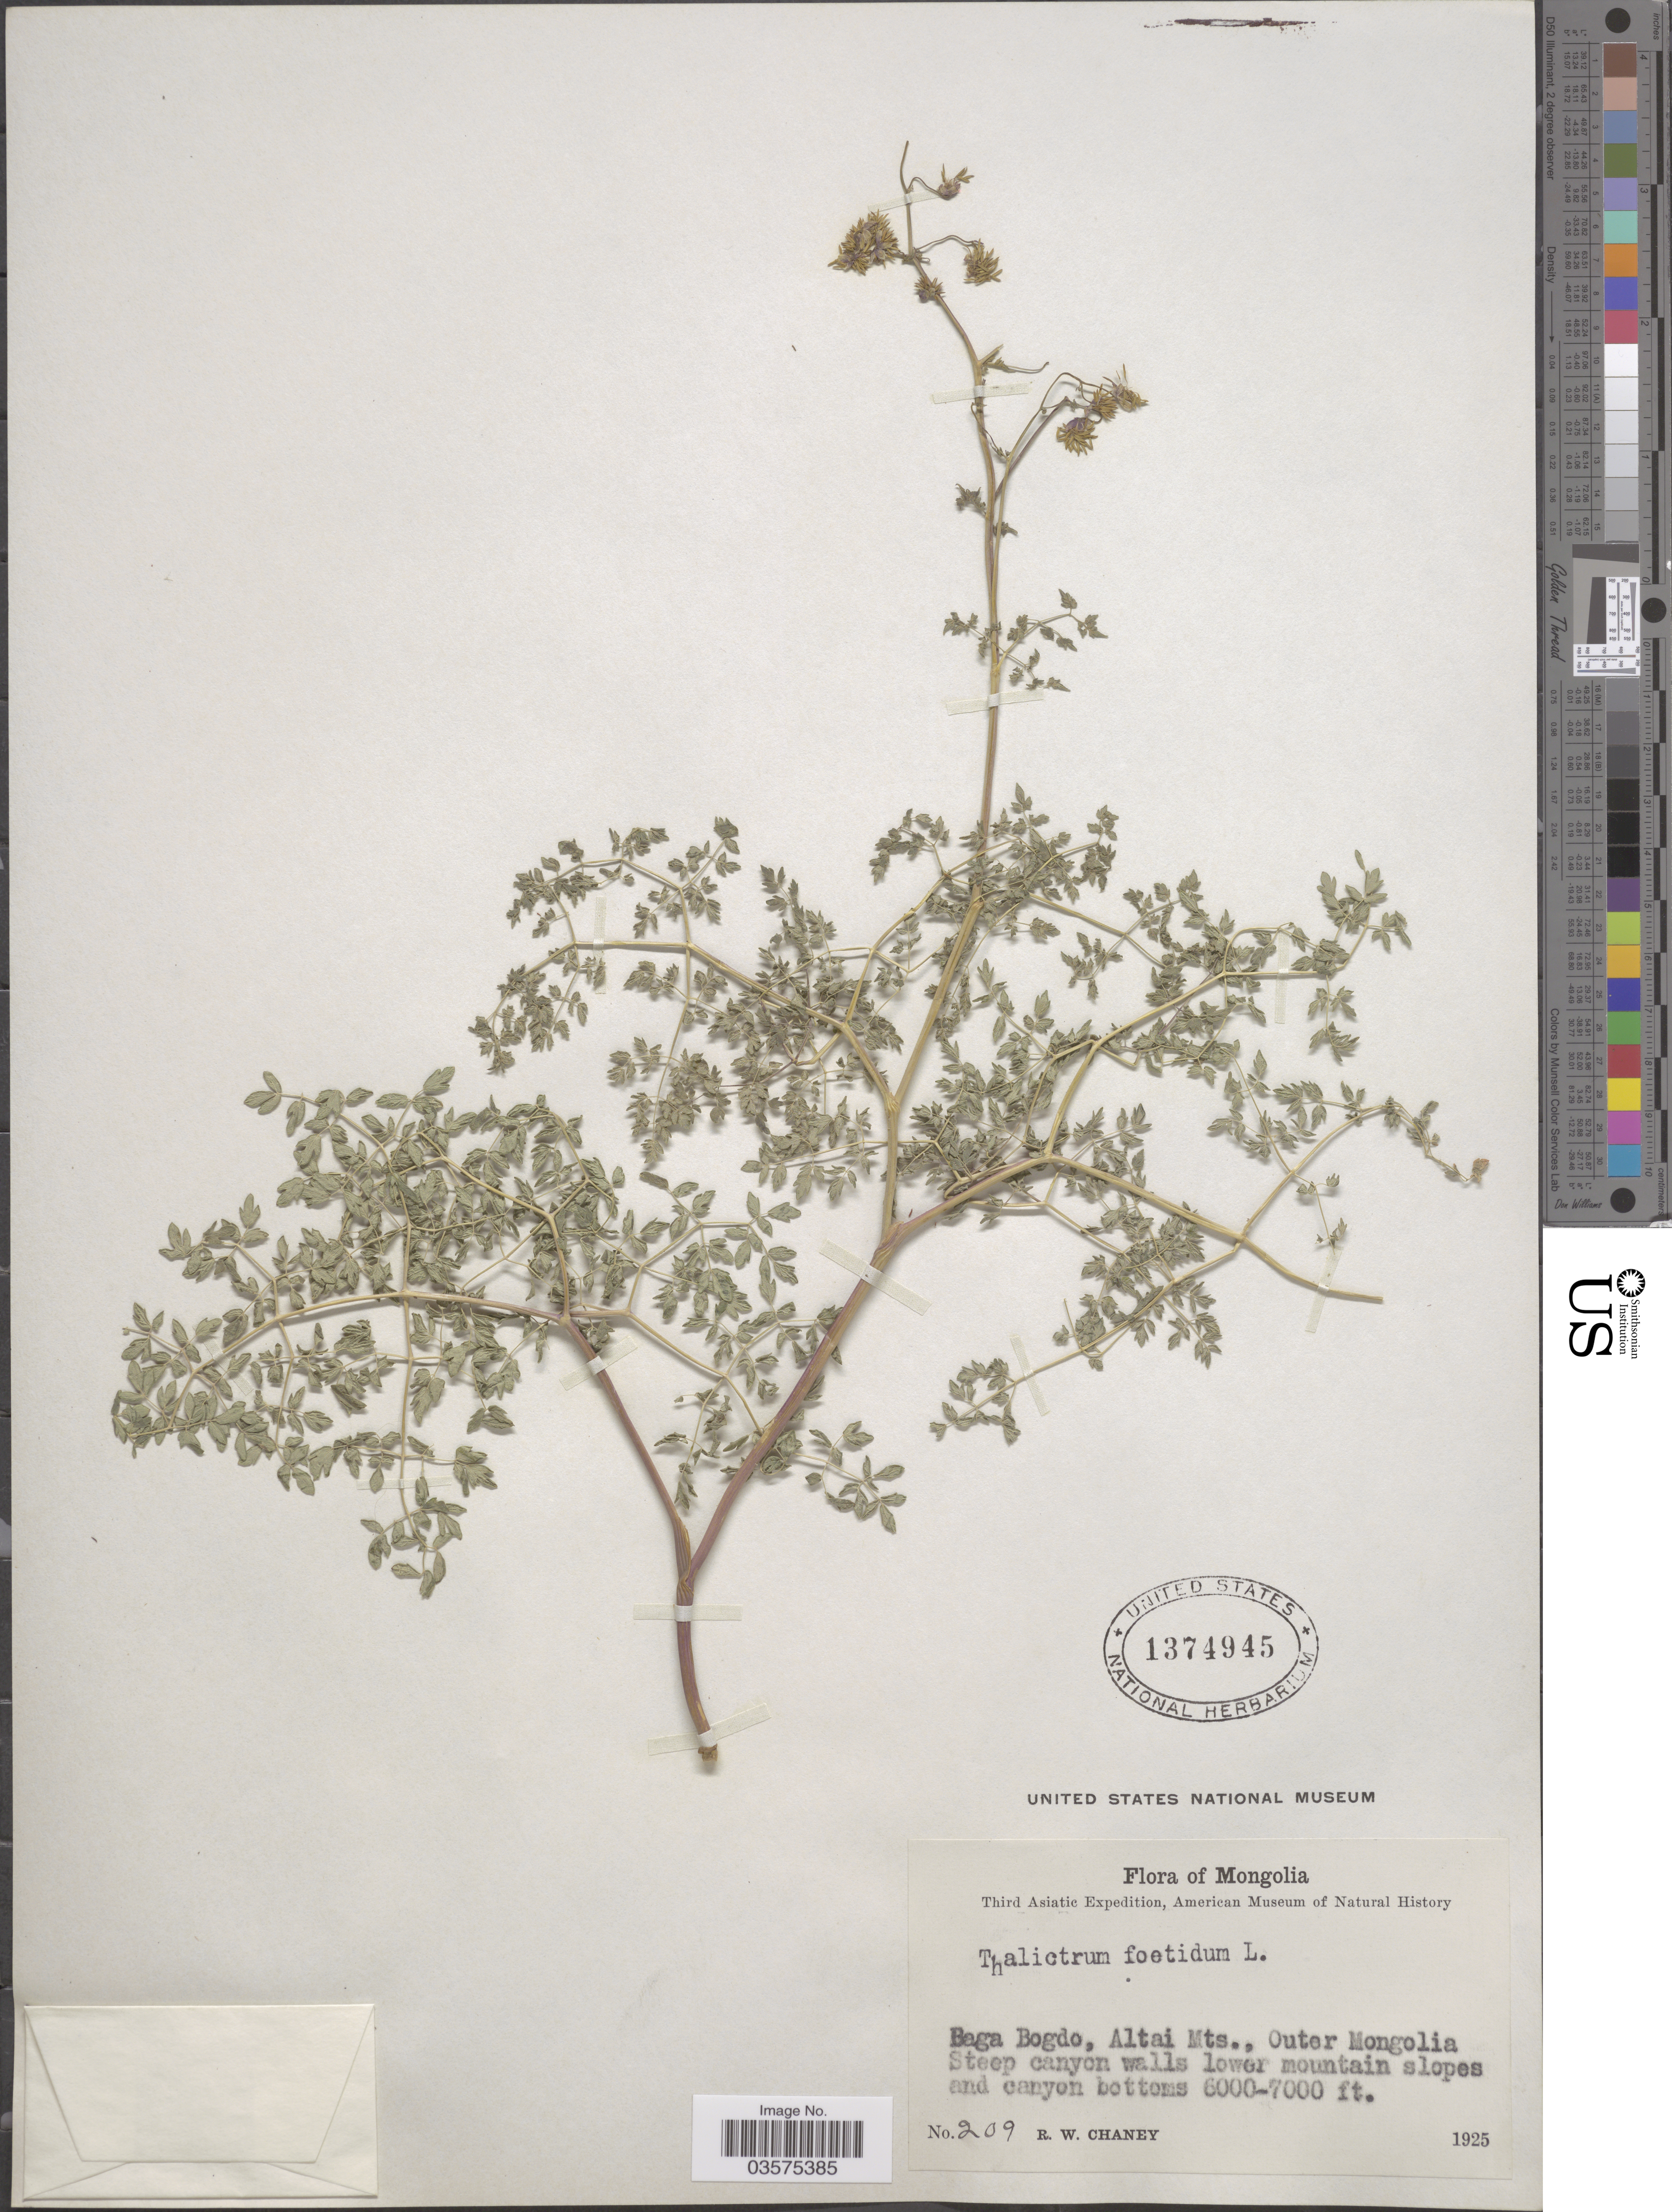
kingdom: Plantae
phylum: Tracheophyta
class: Magnoliopsida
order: Ranunculales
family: Ranunculaceae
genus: Thalictrum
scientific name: Thalictrum foetidum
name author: L.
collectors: R. Chaney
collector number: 209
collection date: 1925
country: Mongolia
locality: Bega Bogdo, Altai Mts. Outer Mongolia Steep canyon walls lower slopes and canyon bottoms.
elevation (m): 1829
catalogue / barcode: US 1374945